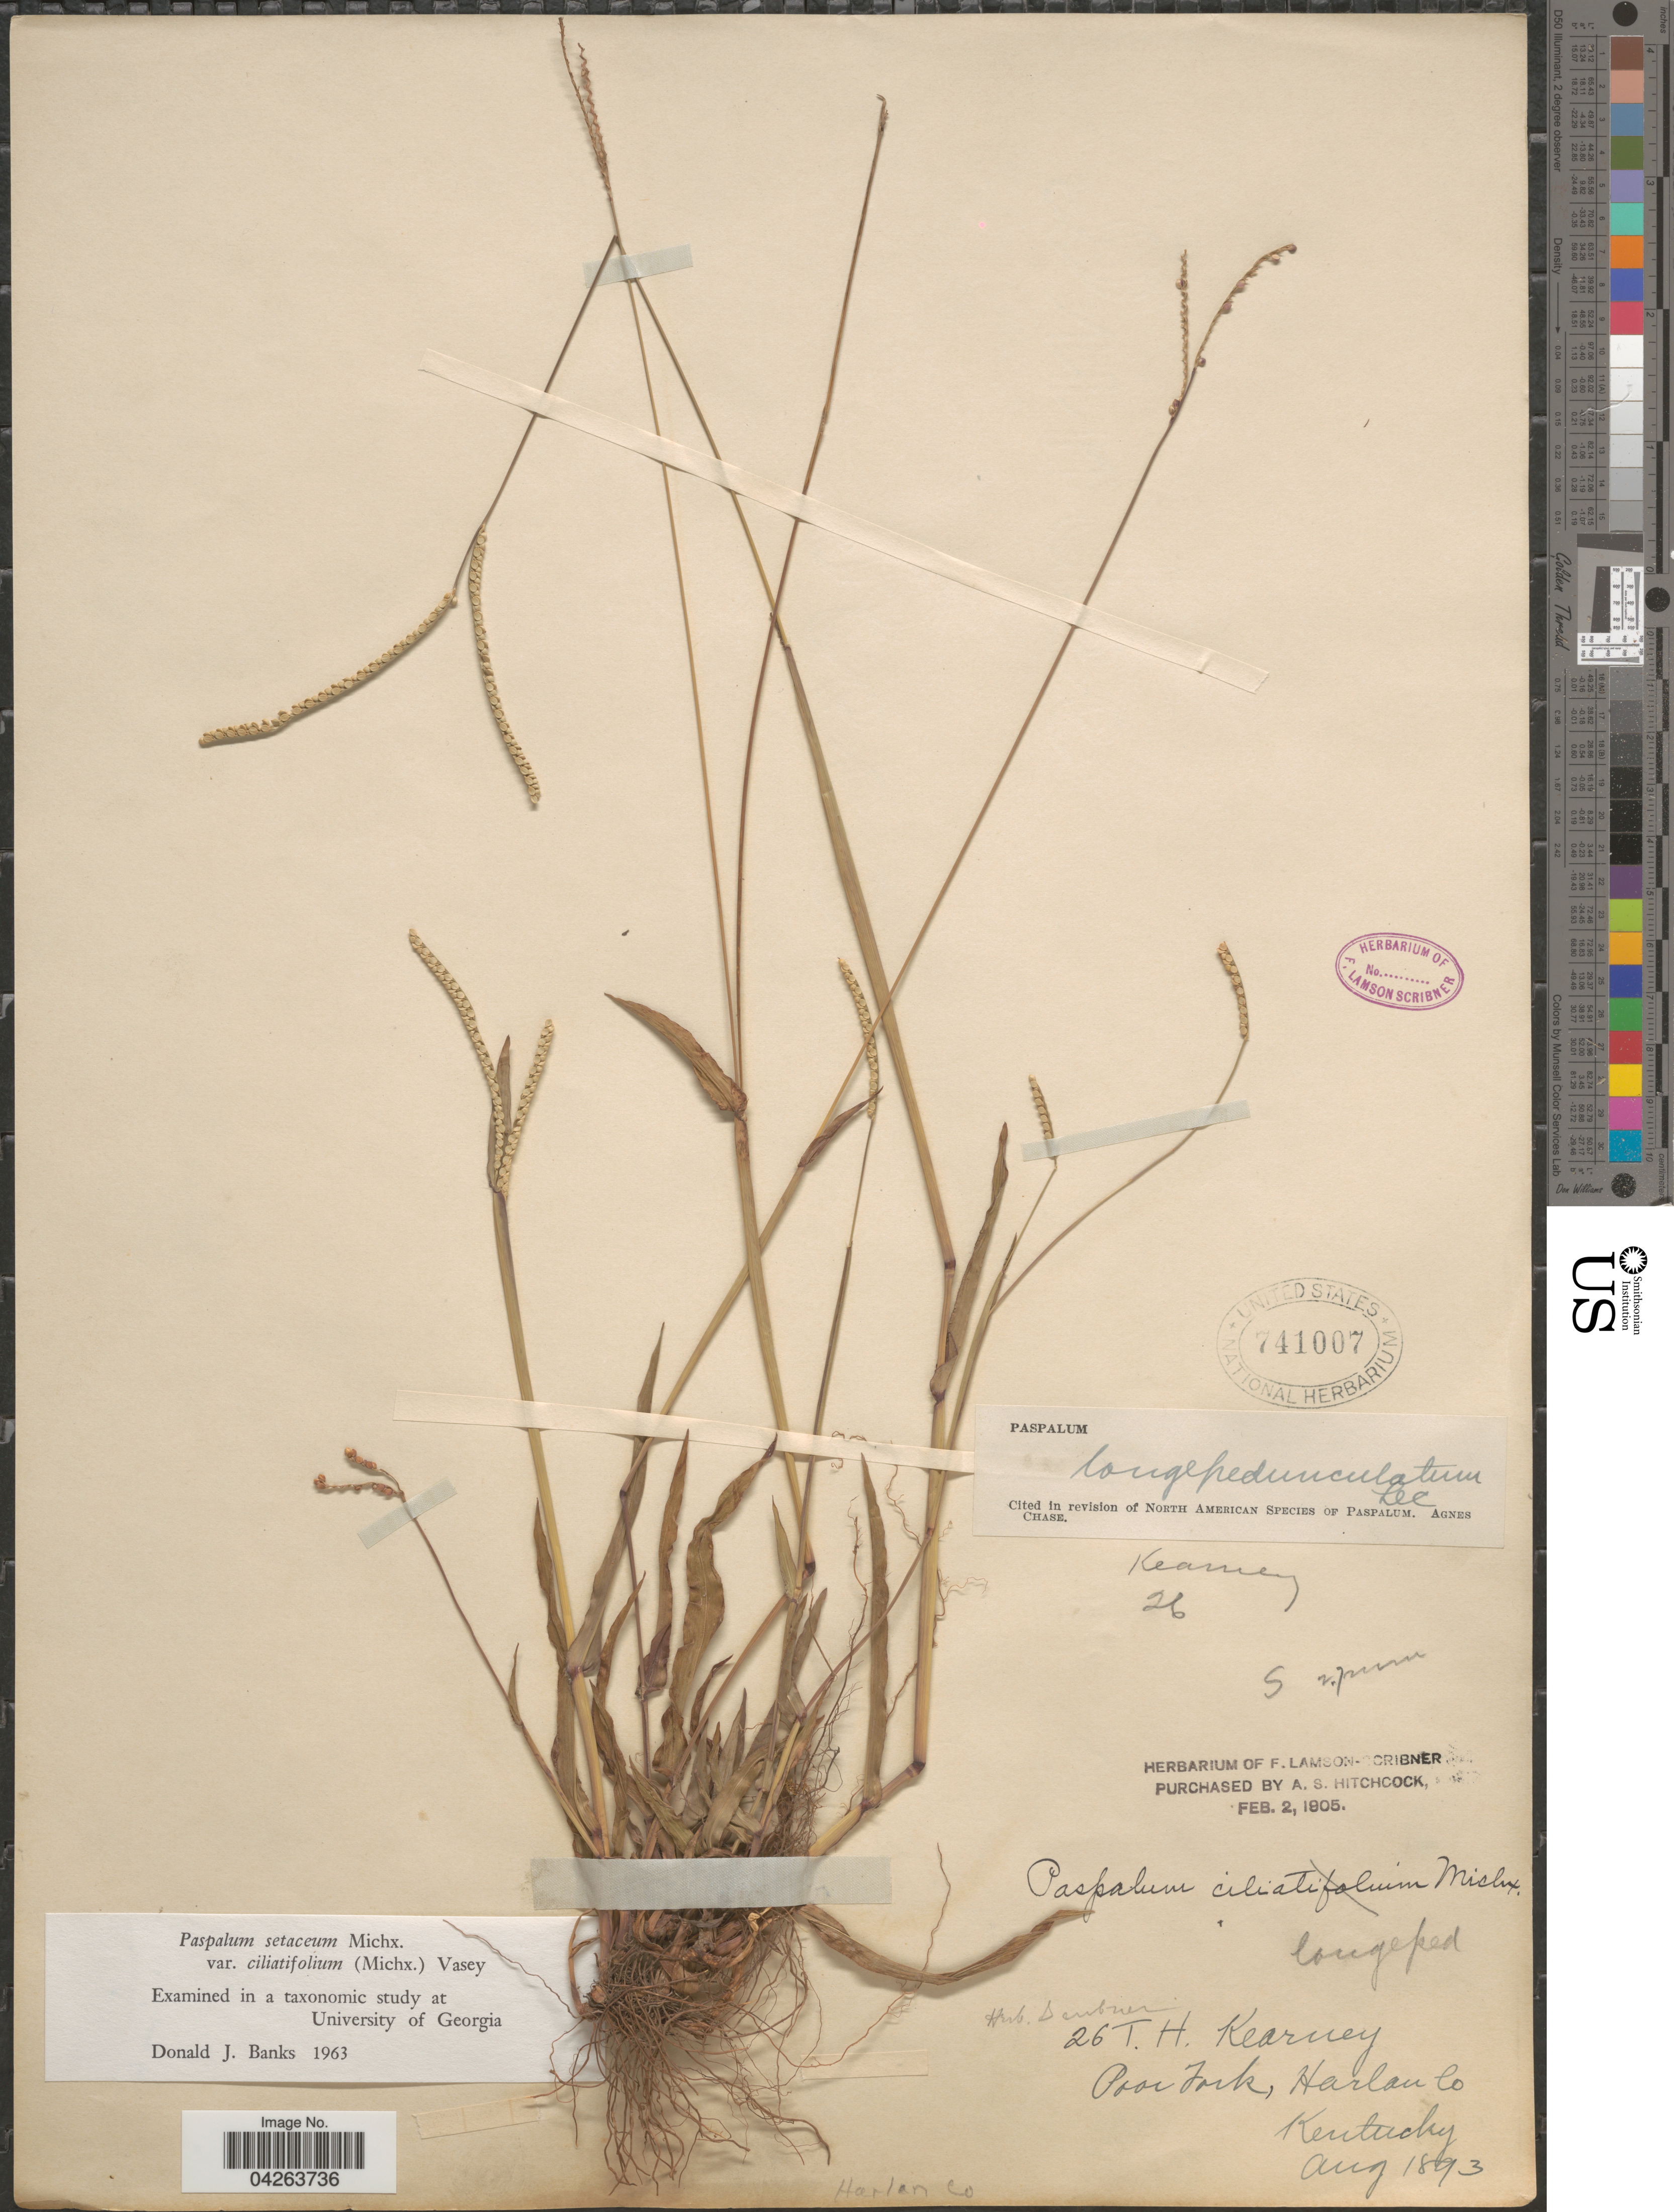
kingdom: Plantae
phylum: Tracheophyta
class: Liliopsida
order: Poales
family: Poaceae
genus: Paspalum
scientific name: Paspalum setaceum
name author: Michx.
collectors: T. H. Kearney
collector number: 26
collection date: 1893-08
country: United States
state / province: Kentucky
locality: Poor Fork, Harlan Co.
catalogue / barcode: US 741007